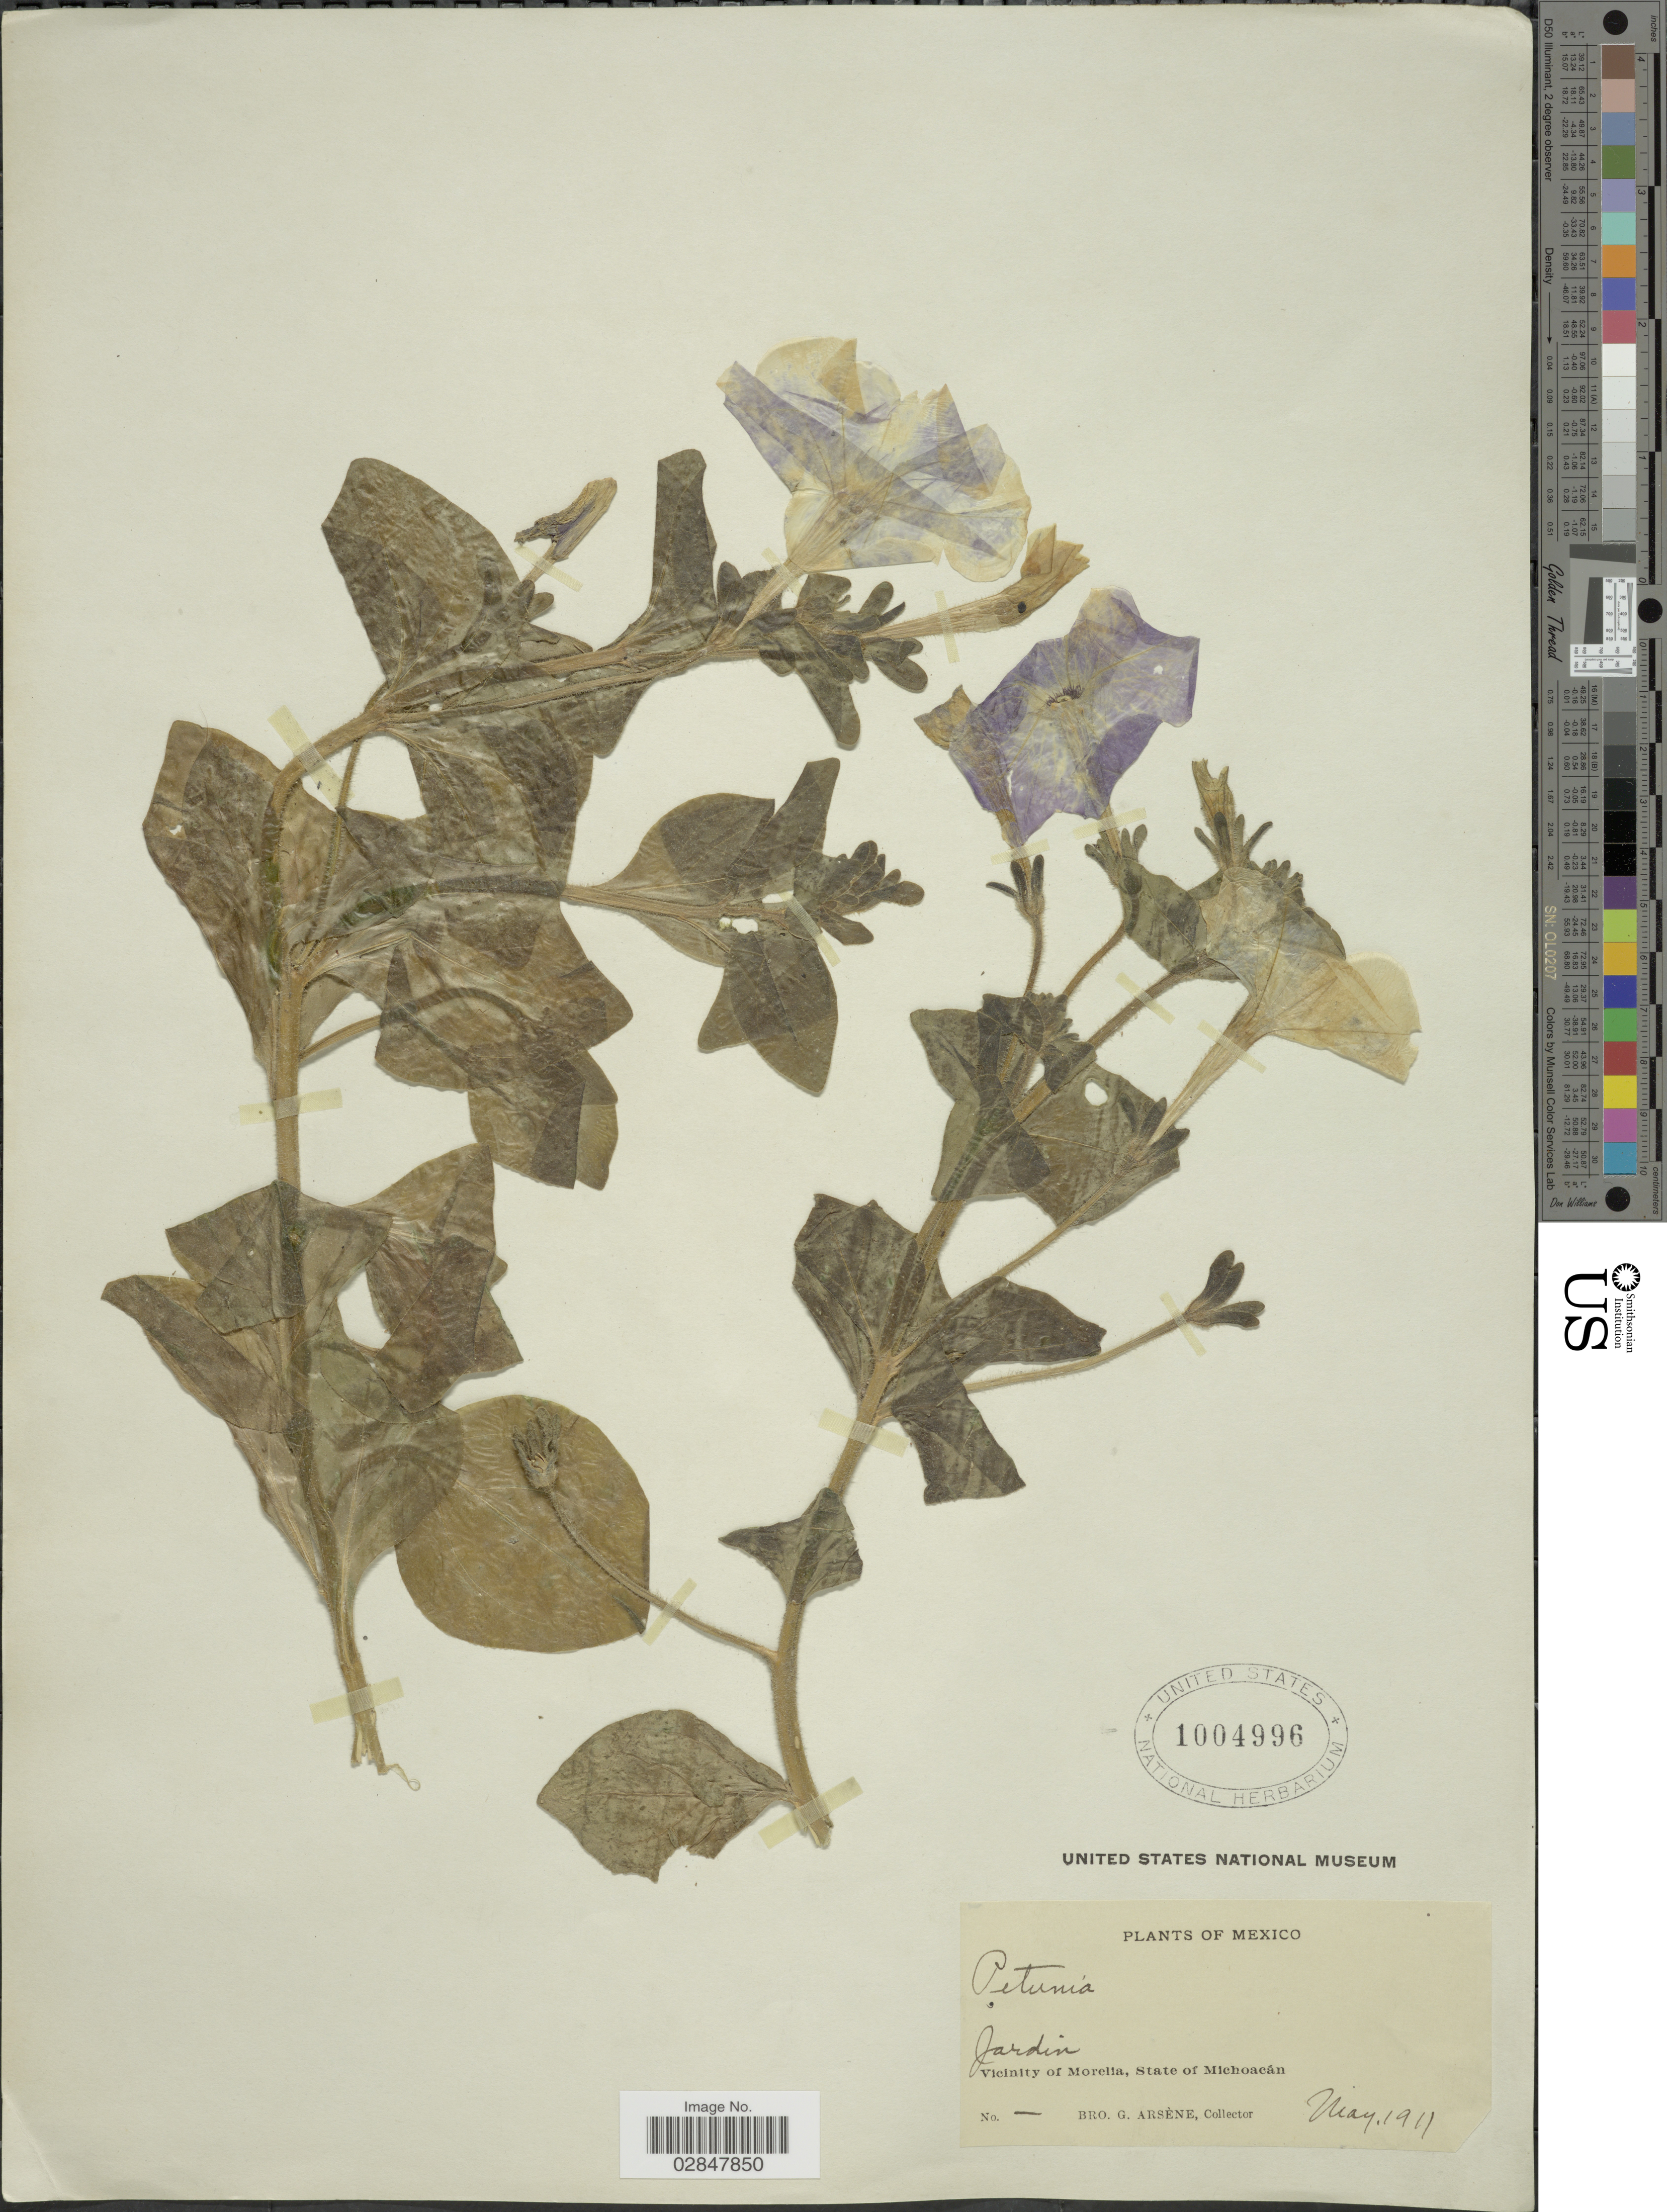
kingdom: Plantae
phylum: Tracheophyta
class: Magnoliopsida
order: Solanales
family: Solanaceae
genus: Petunia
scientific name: Petunia sp.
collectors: Bro. G. Arsène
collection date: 1911-05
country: Mexico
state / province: Michoacán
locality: Vicinity of Morelia.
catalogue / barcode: US 1004996